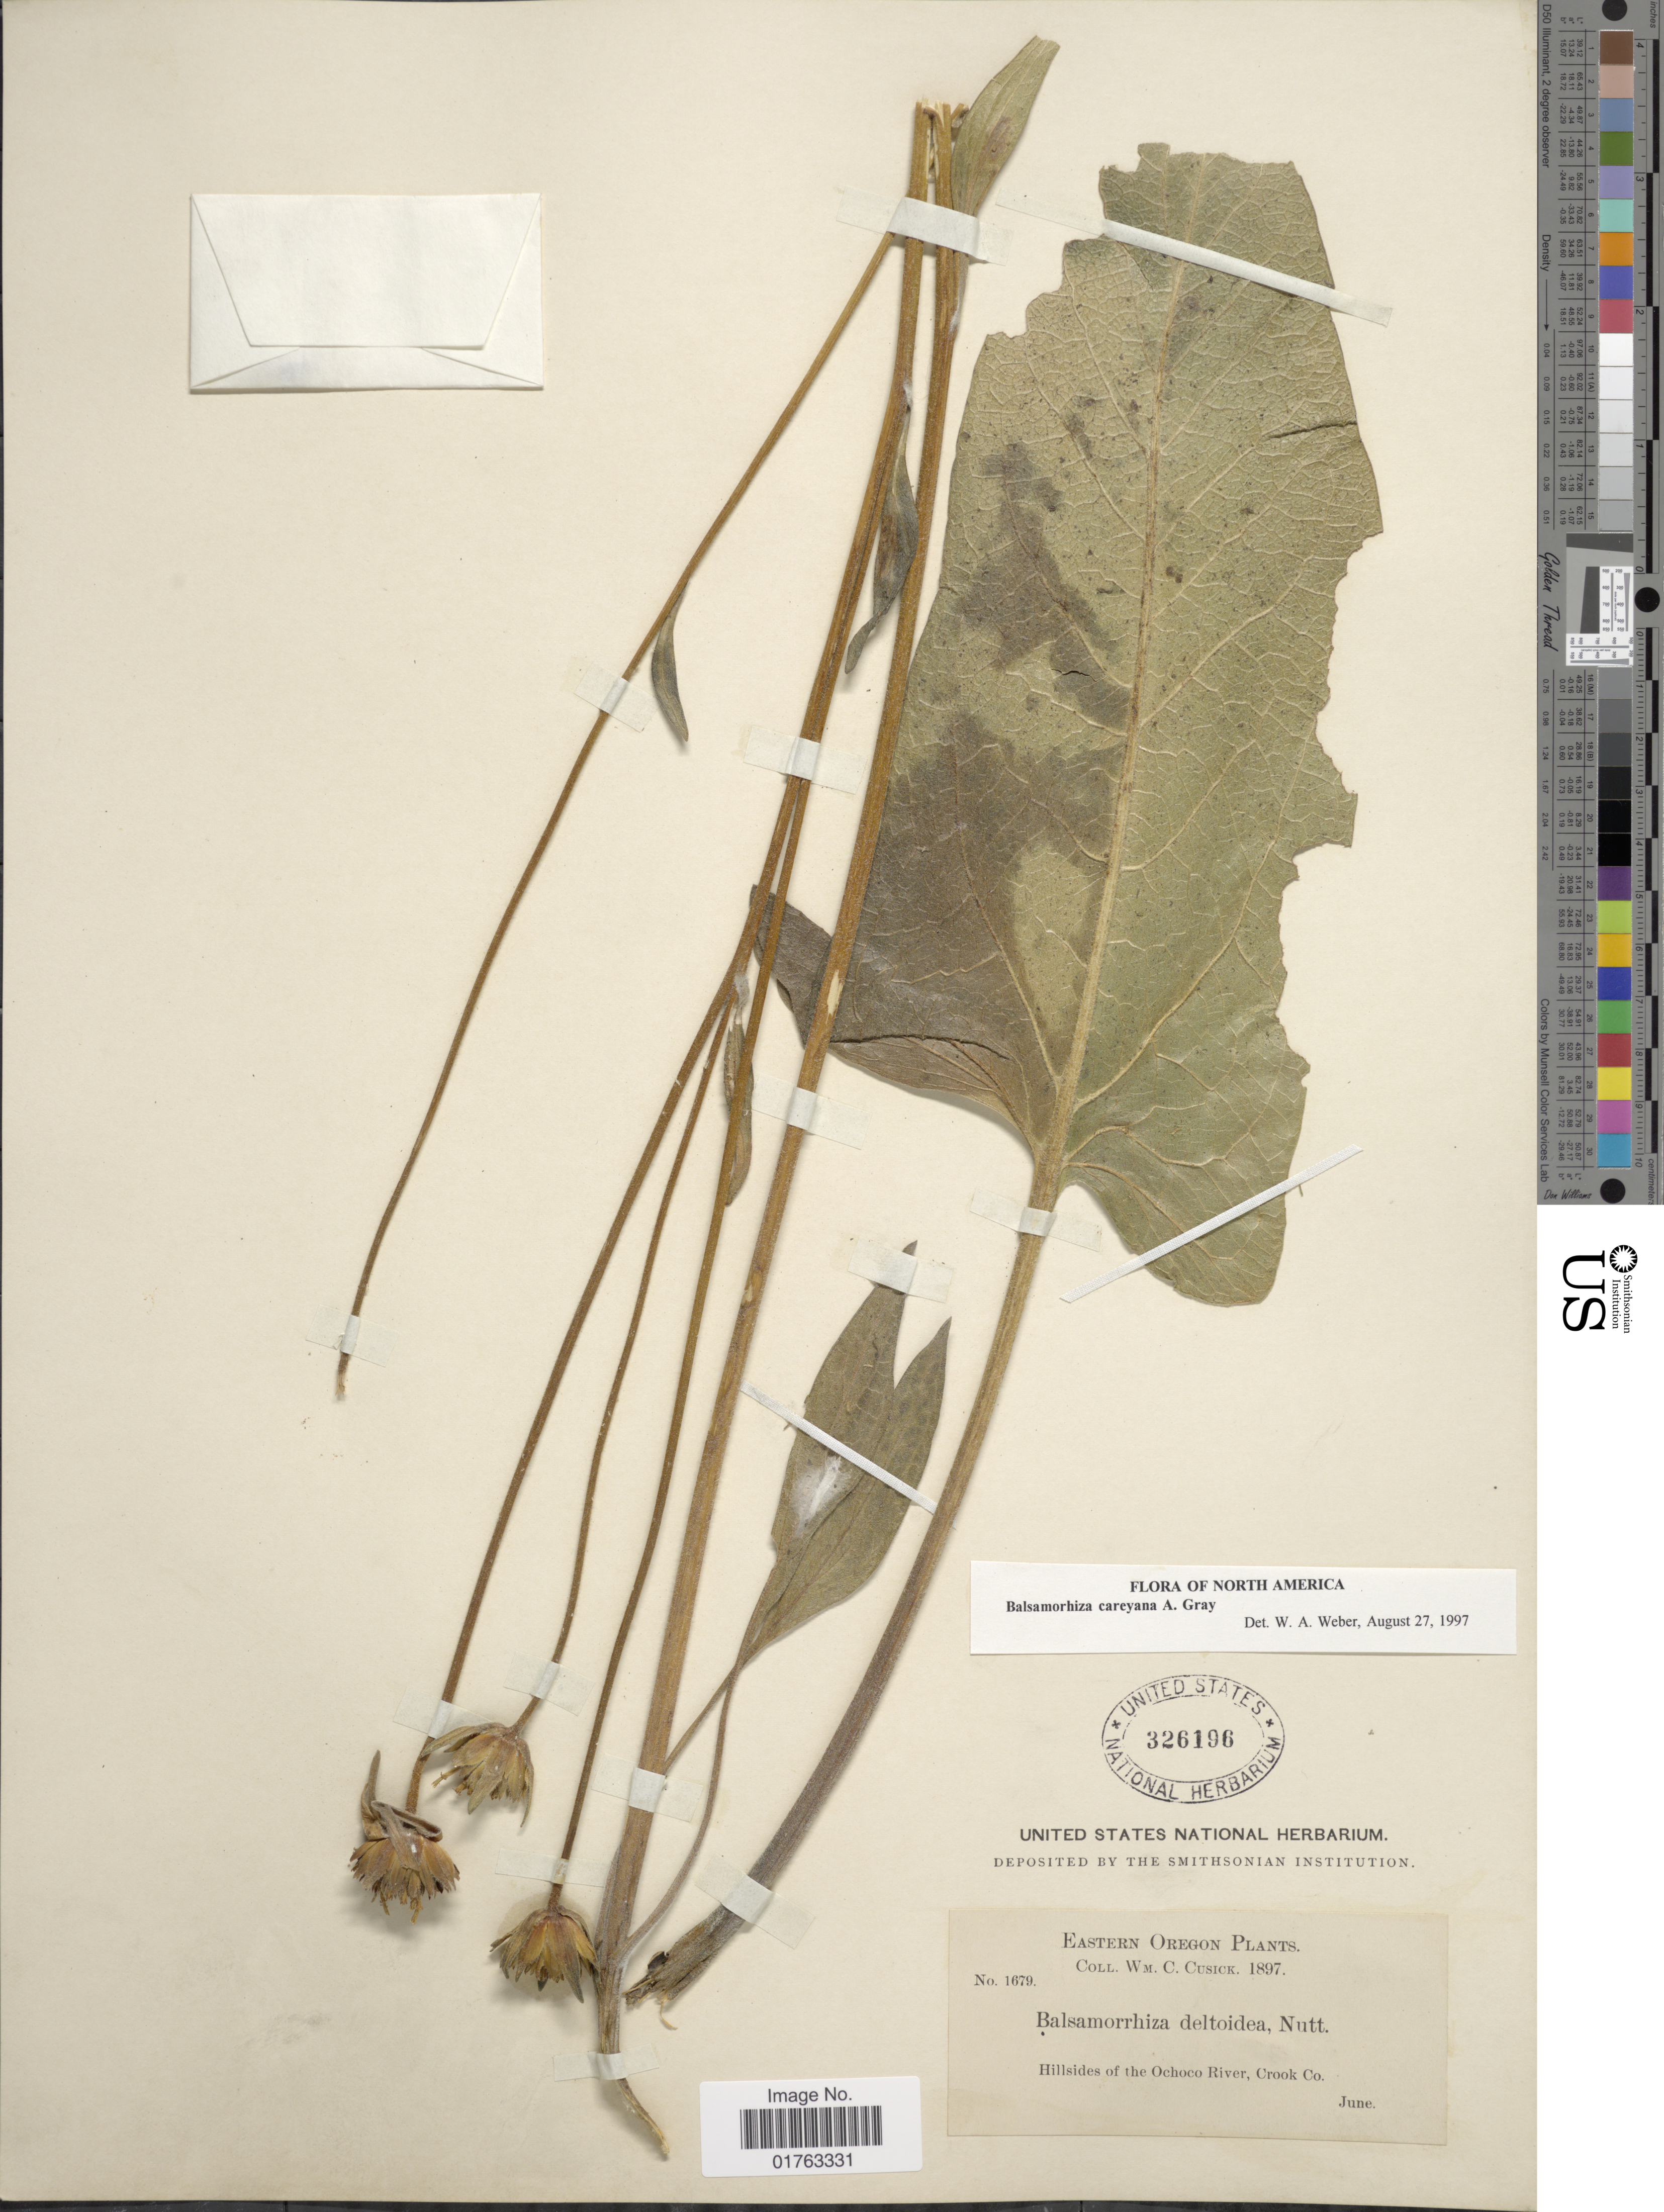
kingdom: Plantae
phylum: Tracheophyta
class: Magnoliopsida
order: Asterales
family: Asteraceae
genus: Balsamorhiza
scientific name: Balsamorhiza careyana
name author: A. Gray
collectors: W. C. Cusick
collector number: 1679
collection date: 1897-06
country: United States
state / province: Oregon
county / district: Crook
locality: Eastern Oregon, hillsides of the Ochoco River, Crook Co.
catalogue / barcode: US 326196